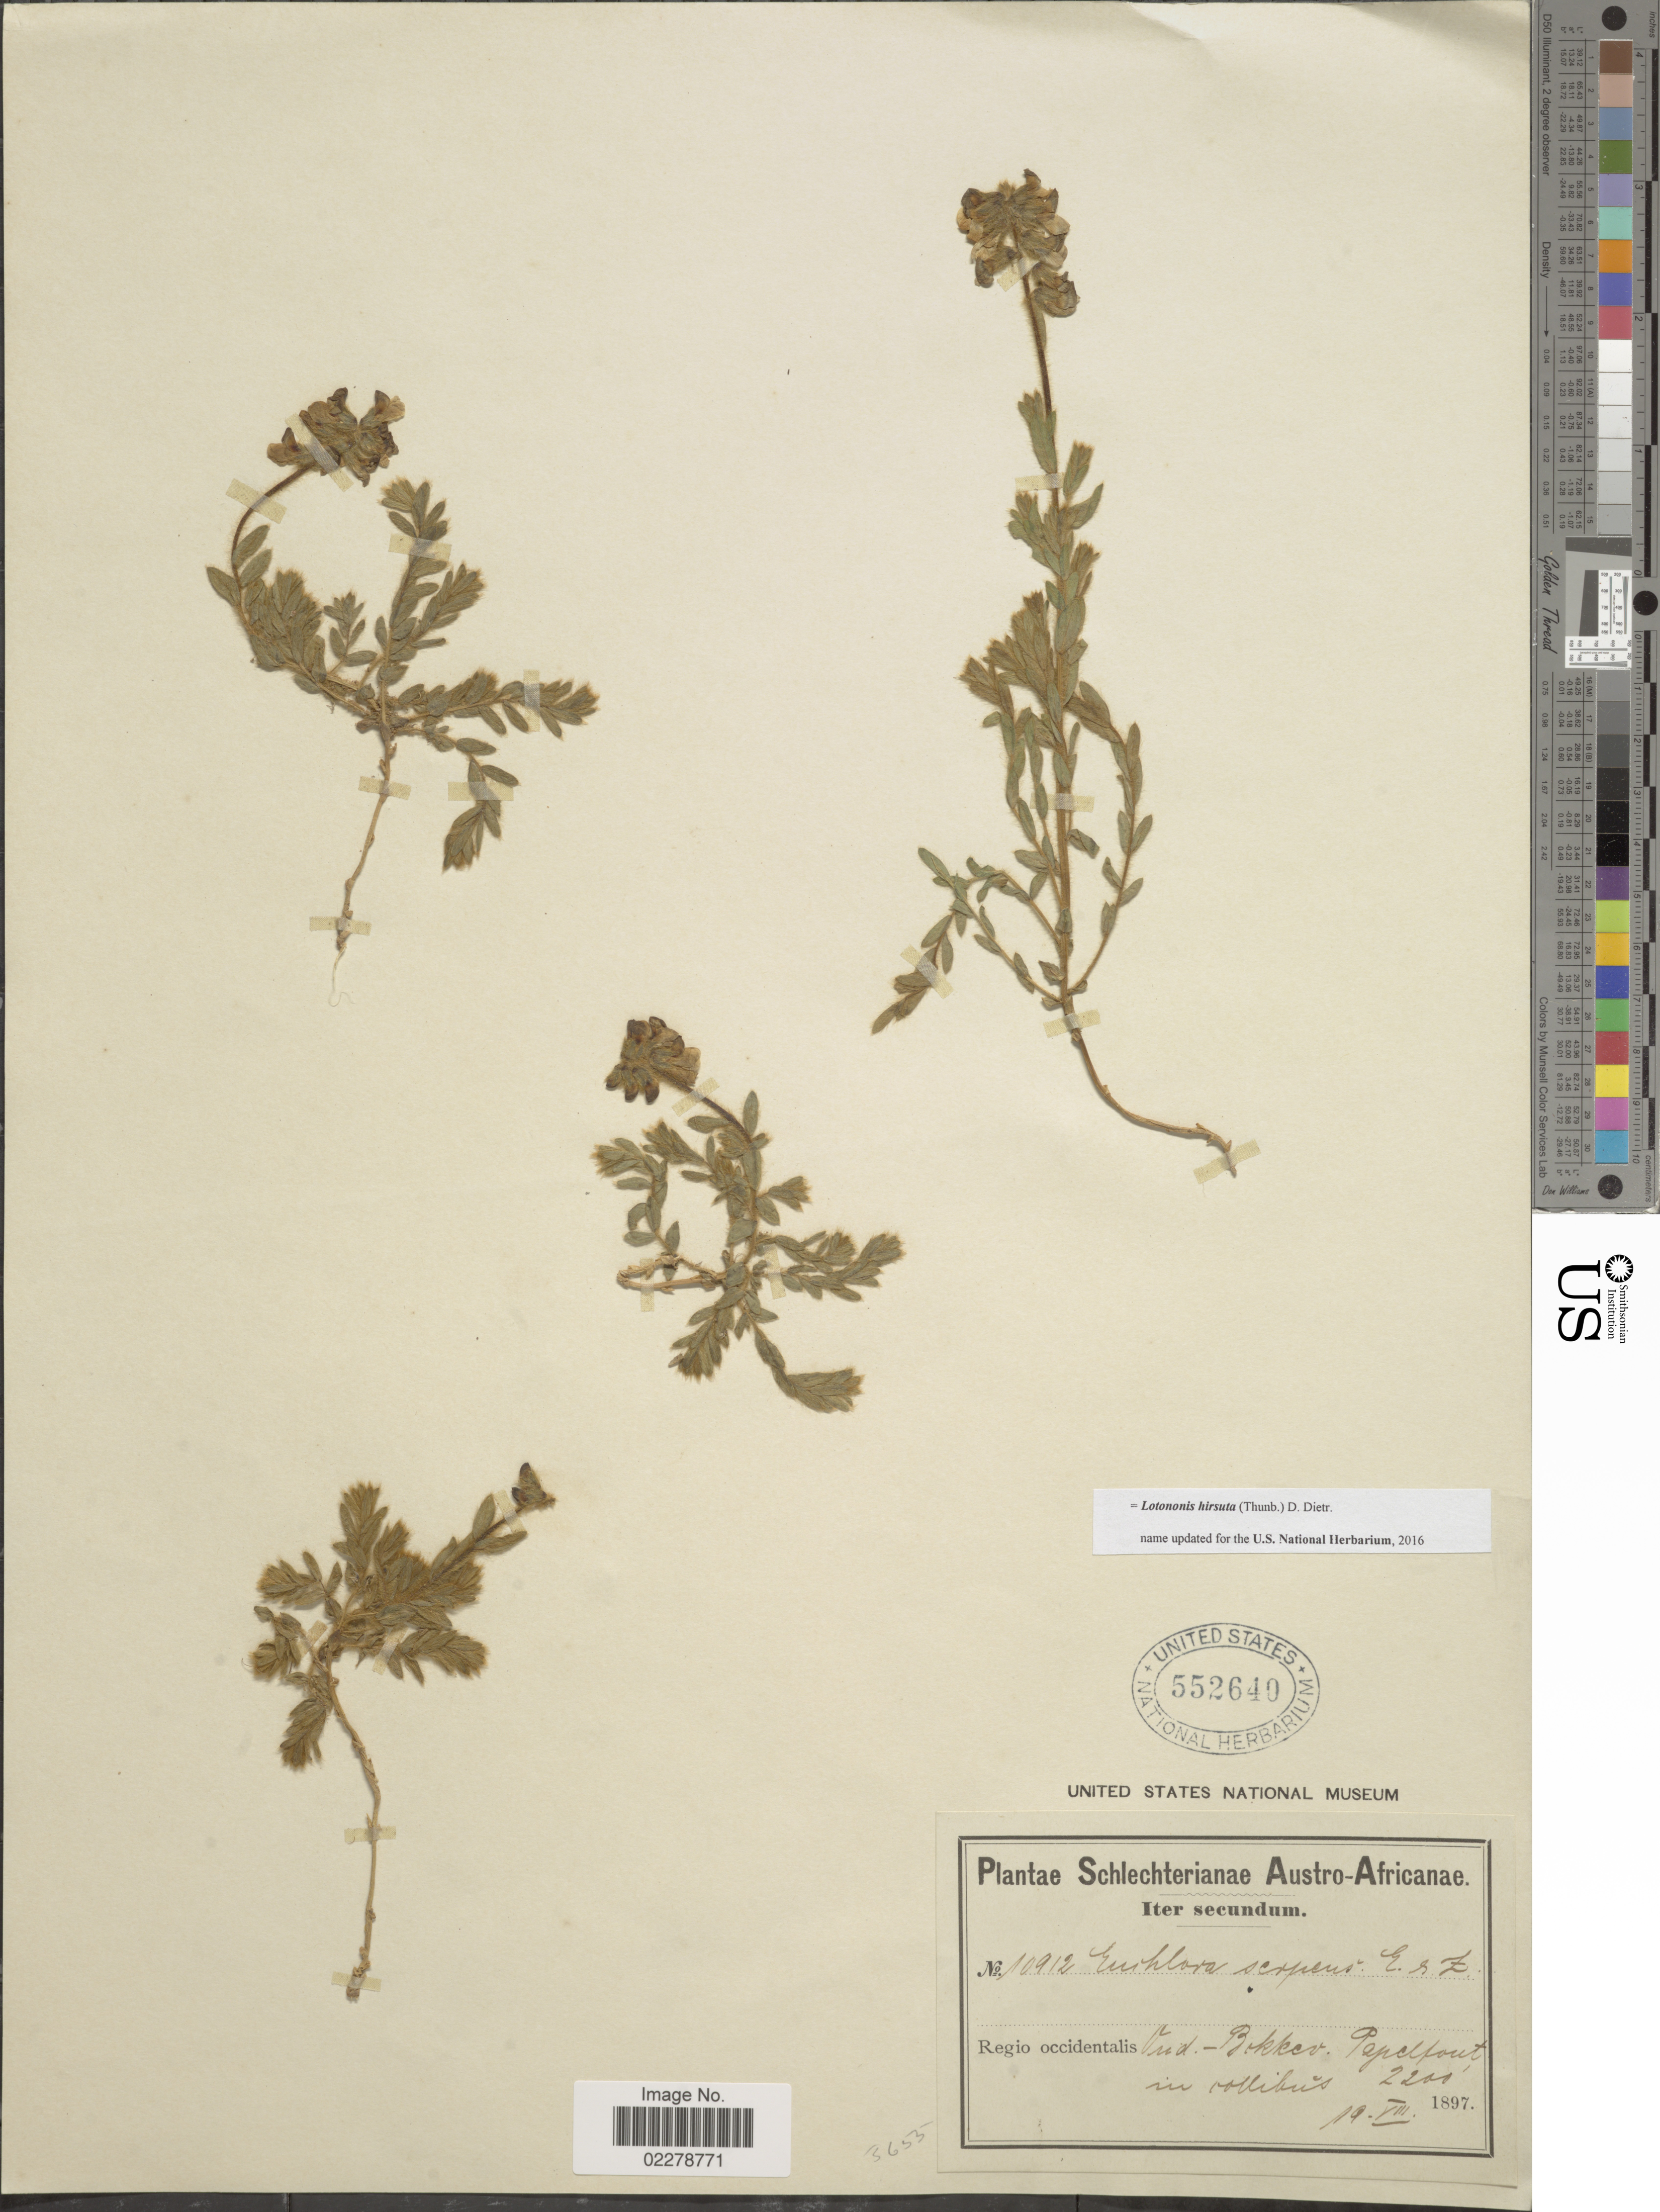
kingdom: Plantae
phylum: Tracheophyta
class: Magnoliopsida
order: Fabales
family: Fabaceae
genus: Lotononis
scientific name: Lotononis hirsuta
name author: (Thunb.) D. Dietr.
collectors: Schlechter, --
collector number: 10912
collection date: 1897-08-19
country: South Africa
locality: Austro-Africanae. Regio occidentalis. Oud - Bokkev. Papelfout in collibus.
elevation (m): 671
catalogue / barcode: US 552640